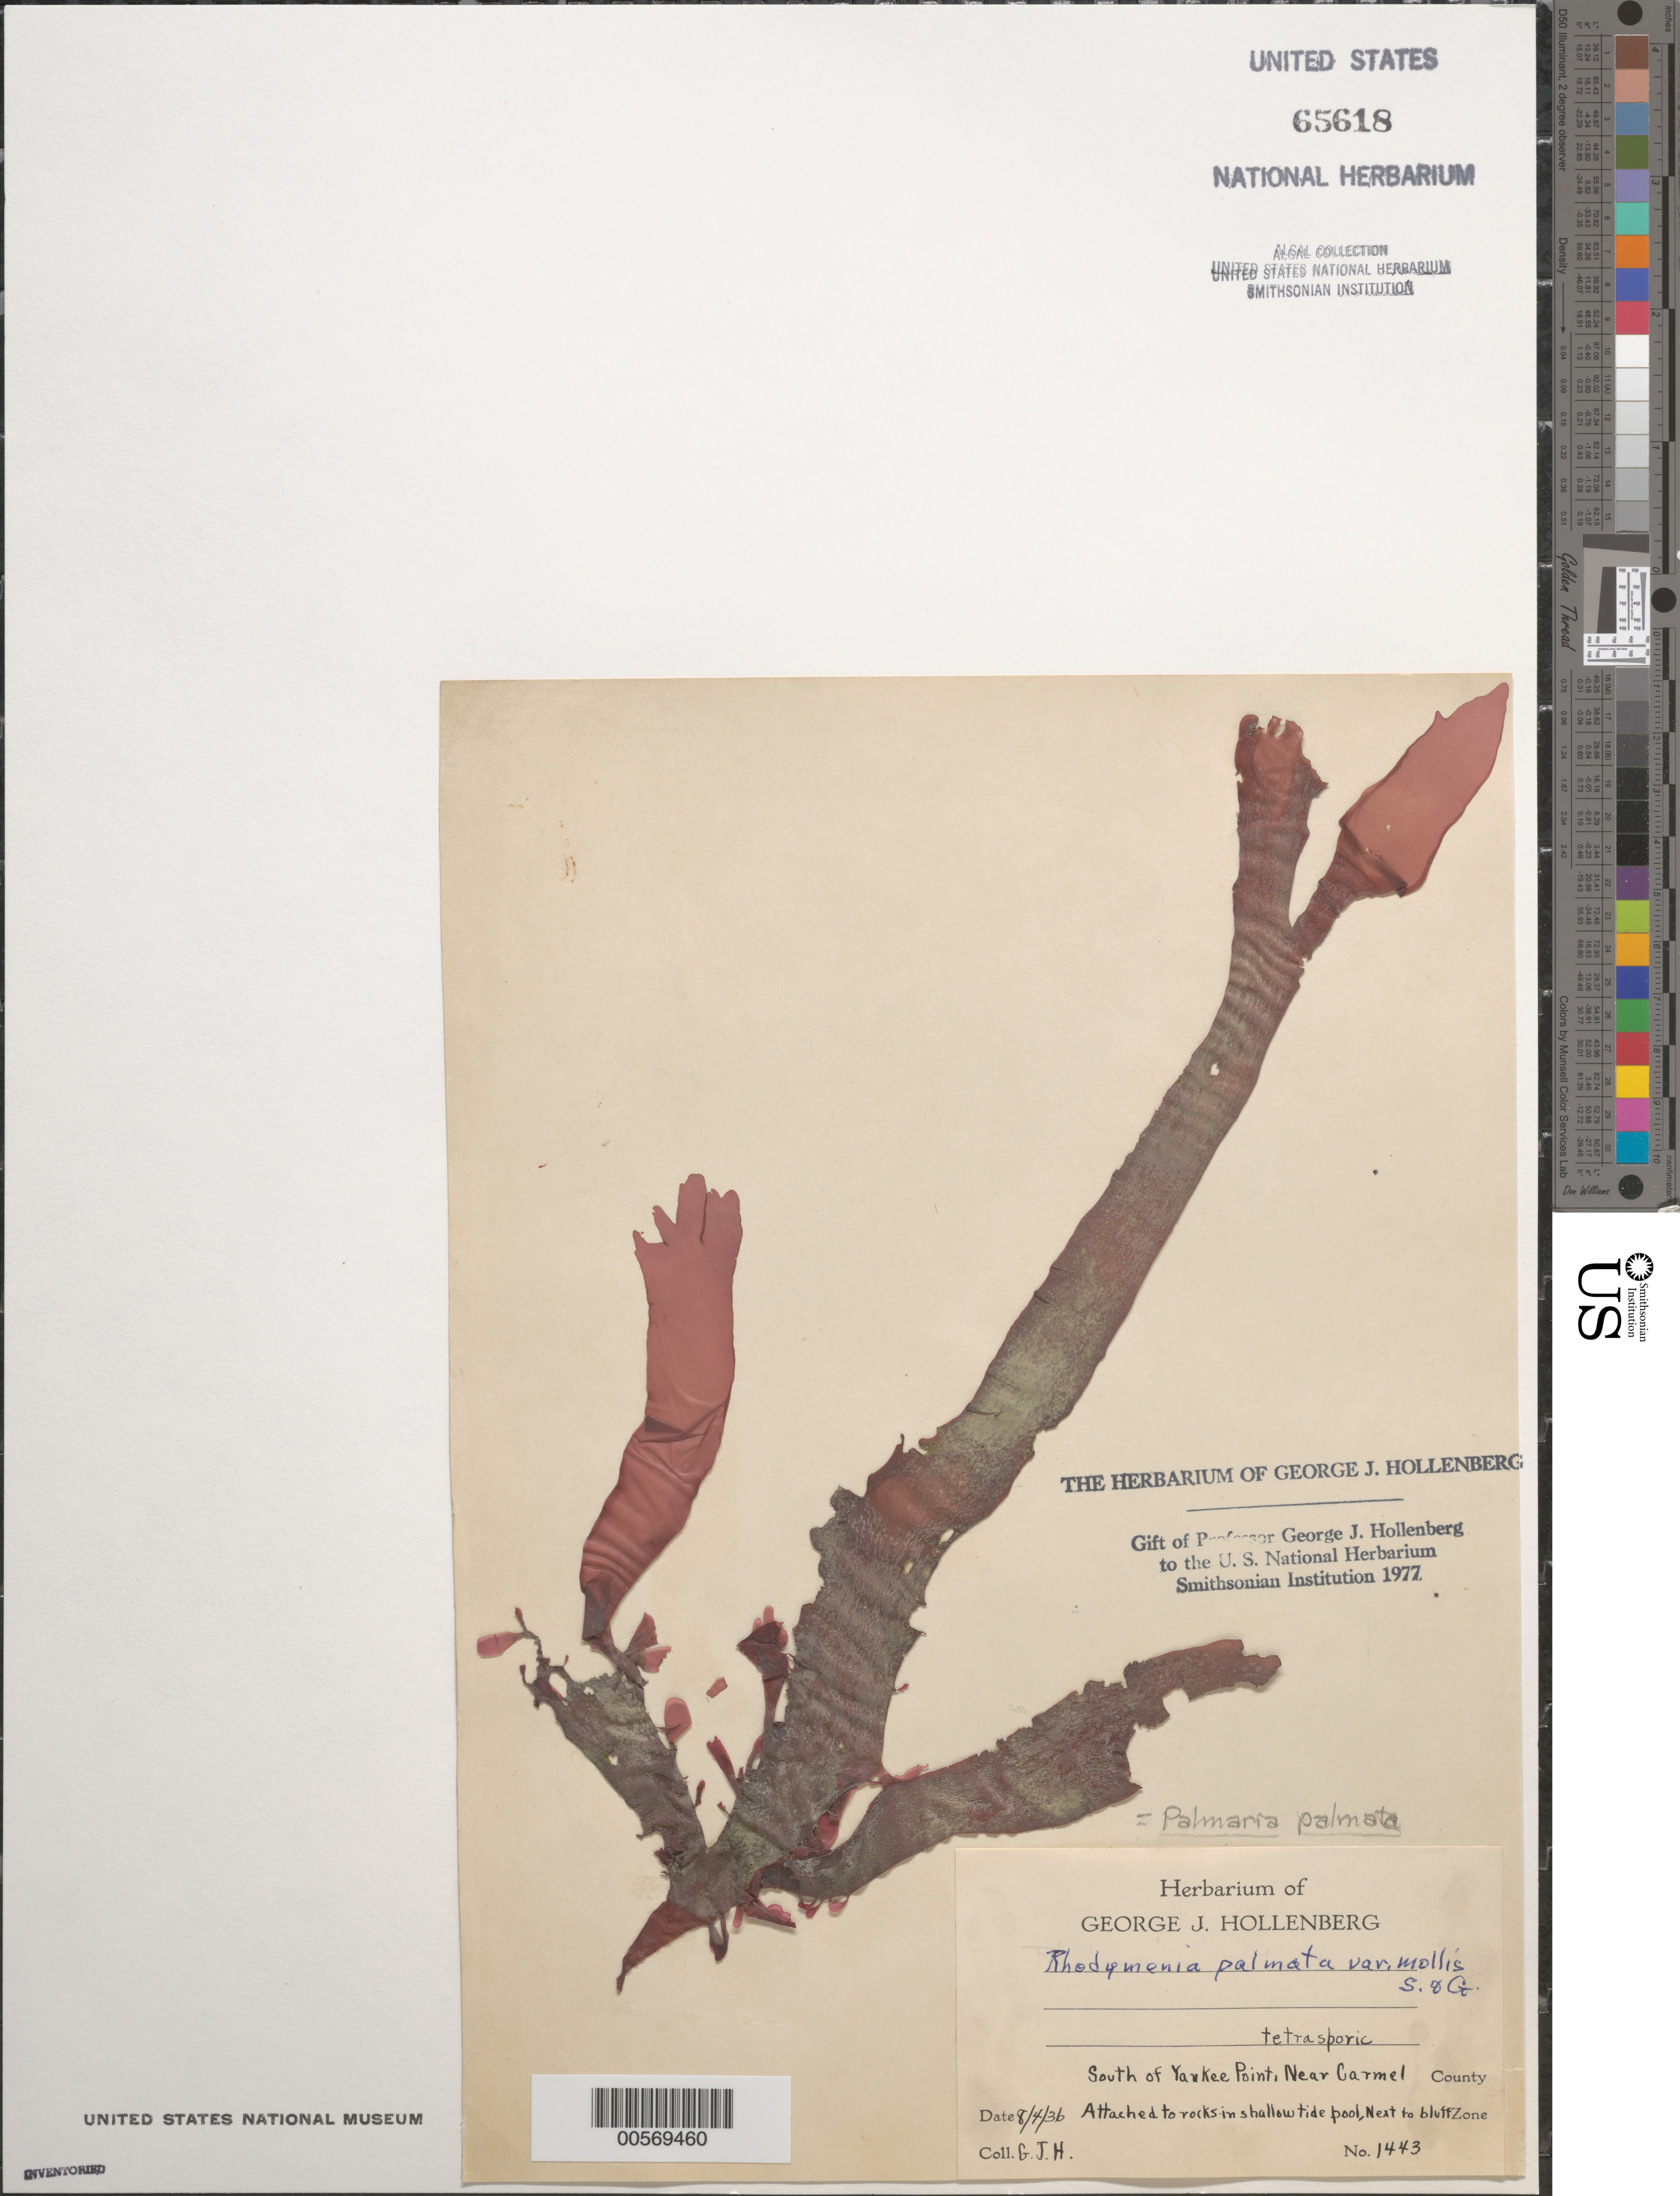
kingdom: Plantae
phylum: Rhodophyta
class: Florideophyceae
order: Palmariales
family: Palmariaceae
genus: Palmaria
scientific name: Palmaria palmata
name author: (L.) F. Weber & D. Mohr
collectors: G. Hollenberg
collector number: GJH 1443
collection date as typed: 04 Aug 1936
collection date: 1936-08-04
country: United States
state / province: California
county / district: Monterey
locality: South of Yankee Point, near Carmel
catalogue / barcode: US 65618